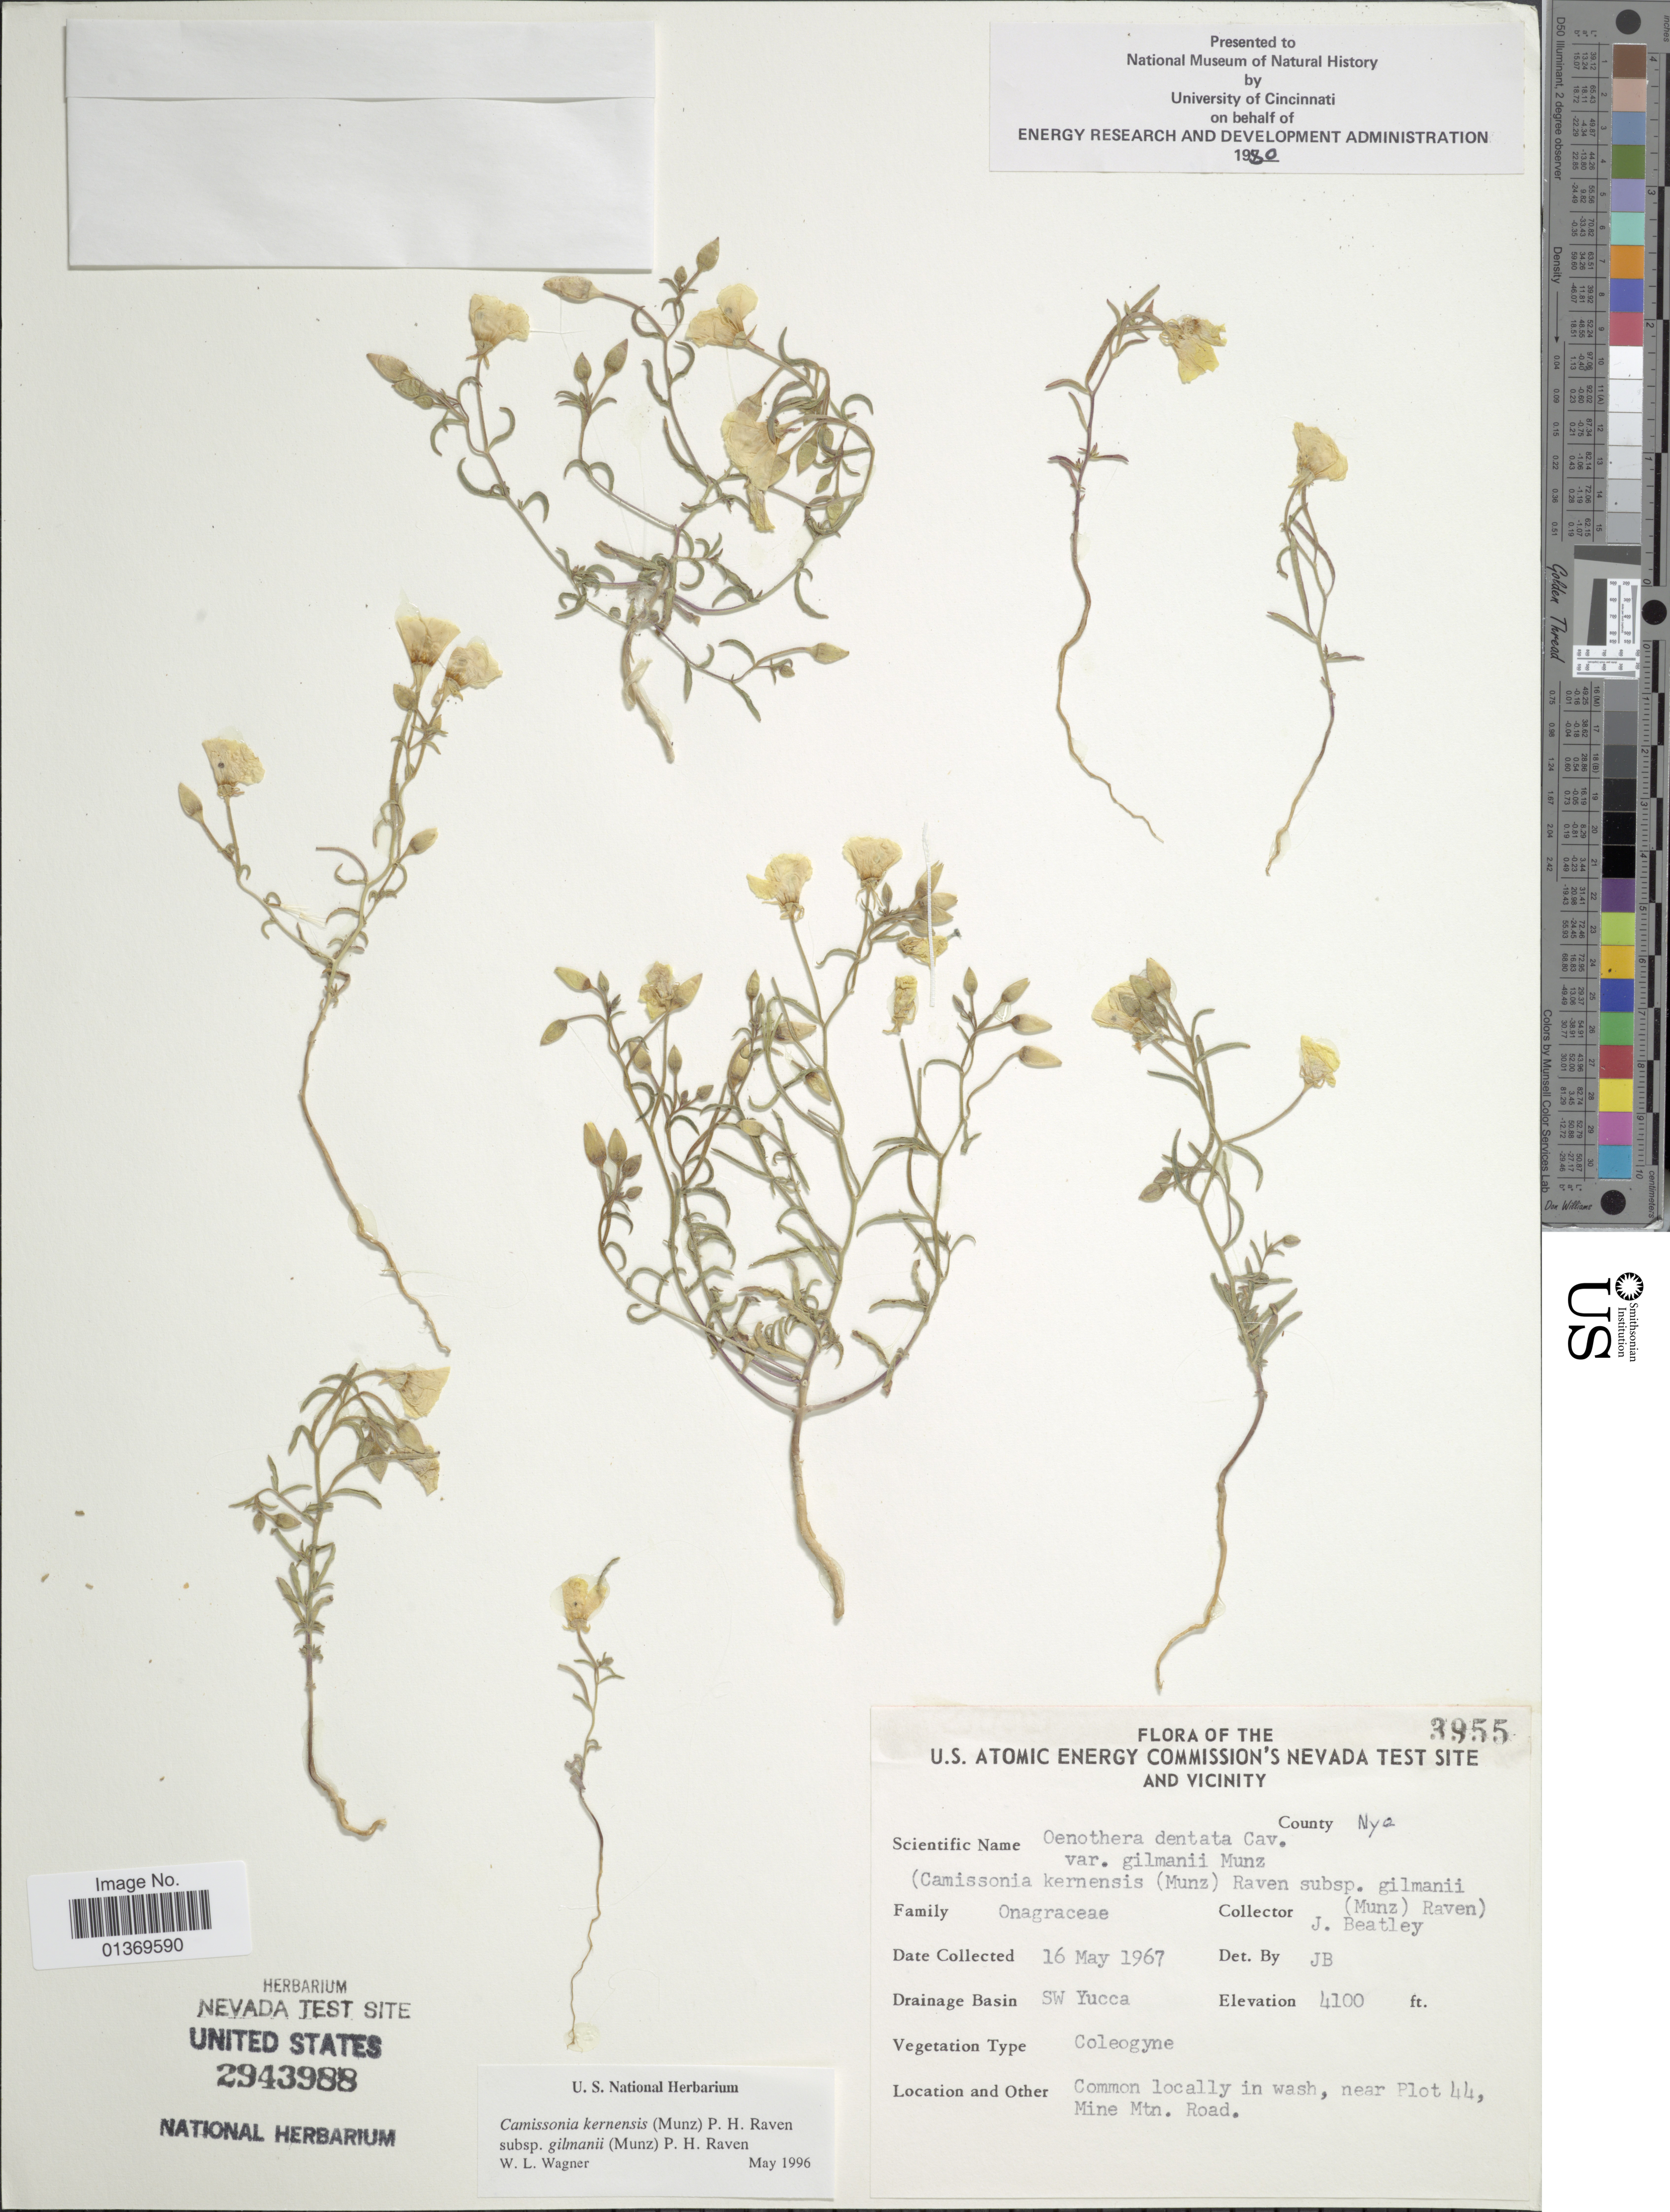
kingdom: Plantae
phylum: Tracheophyta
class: Magnoliopsida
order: Myrtales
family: Onagraceae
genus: Camissonia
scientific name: Camissonia kernensis subsp. gilmanii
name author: (Munz) P.H. Raven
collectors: J. C. Beatley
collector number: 3955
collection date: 1967-05-16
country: United States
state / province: Nevada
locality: U.S. Atomic Energy Commission's Nevada Test Site and Vicinity, County Nye, SW Yucca, near Plot 44, Mine Mtn. Road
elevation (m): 1250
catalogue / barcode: US 2943988